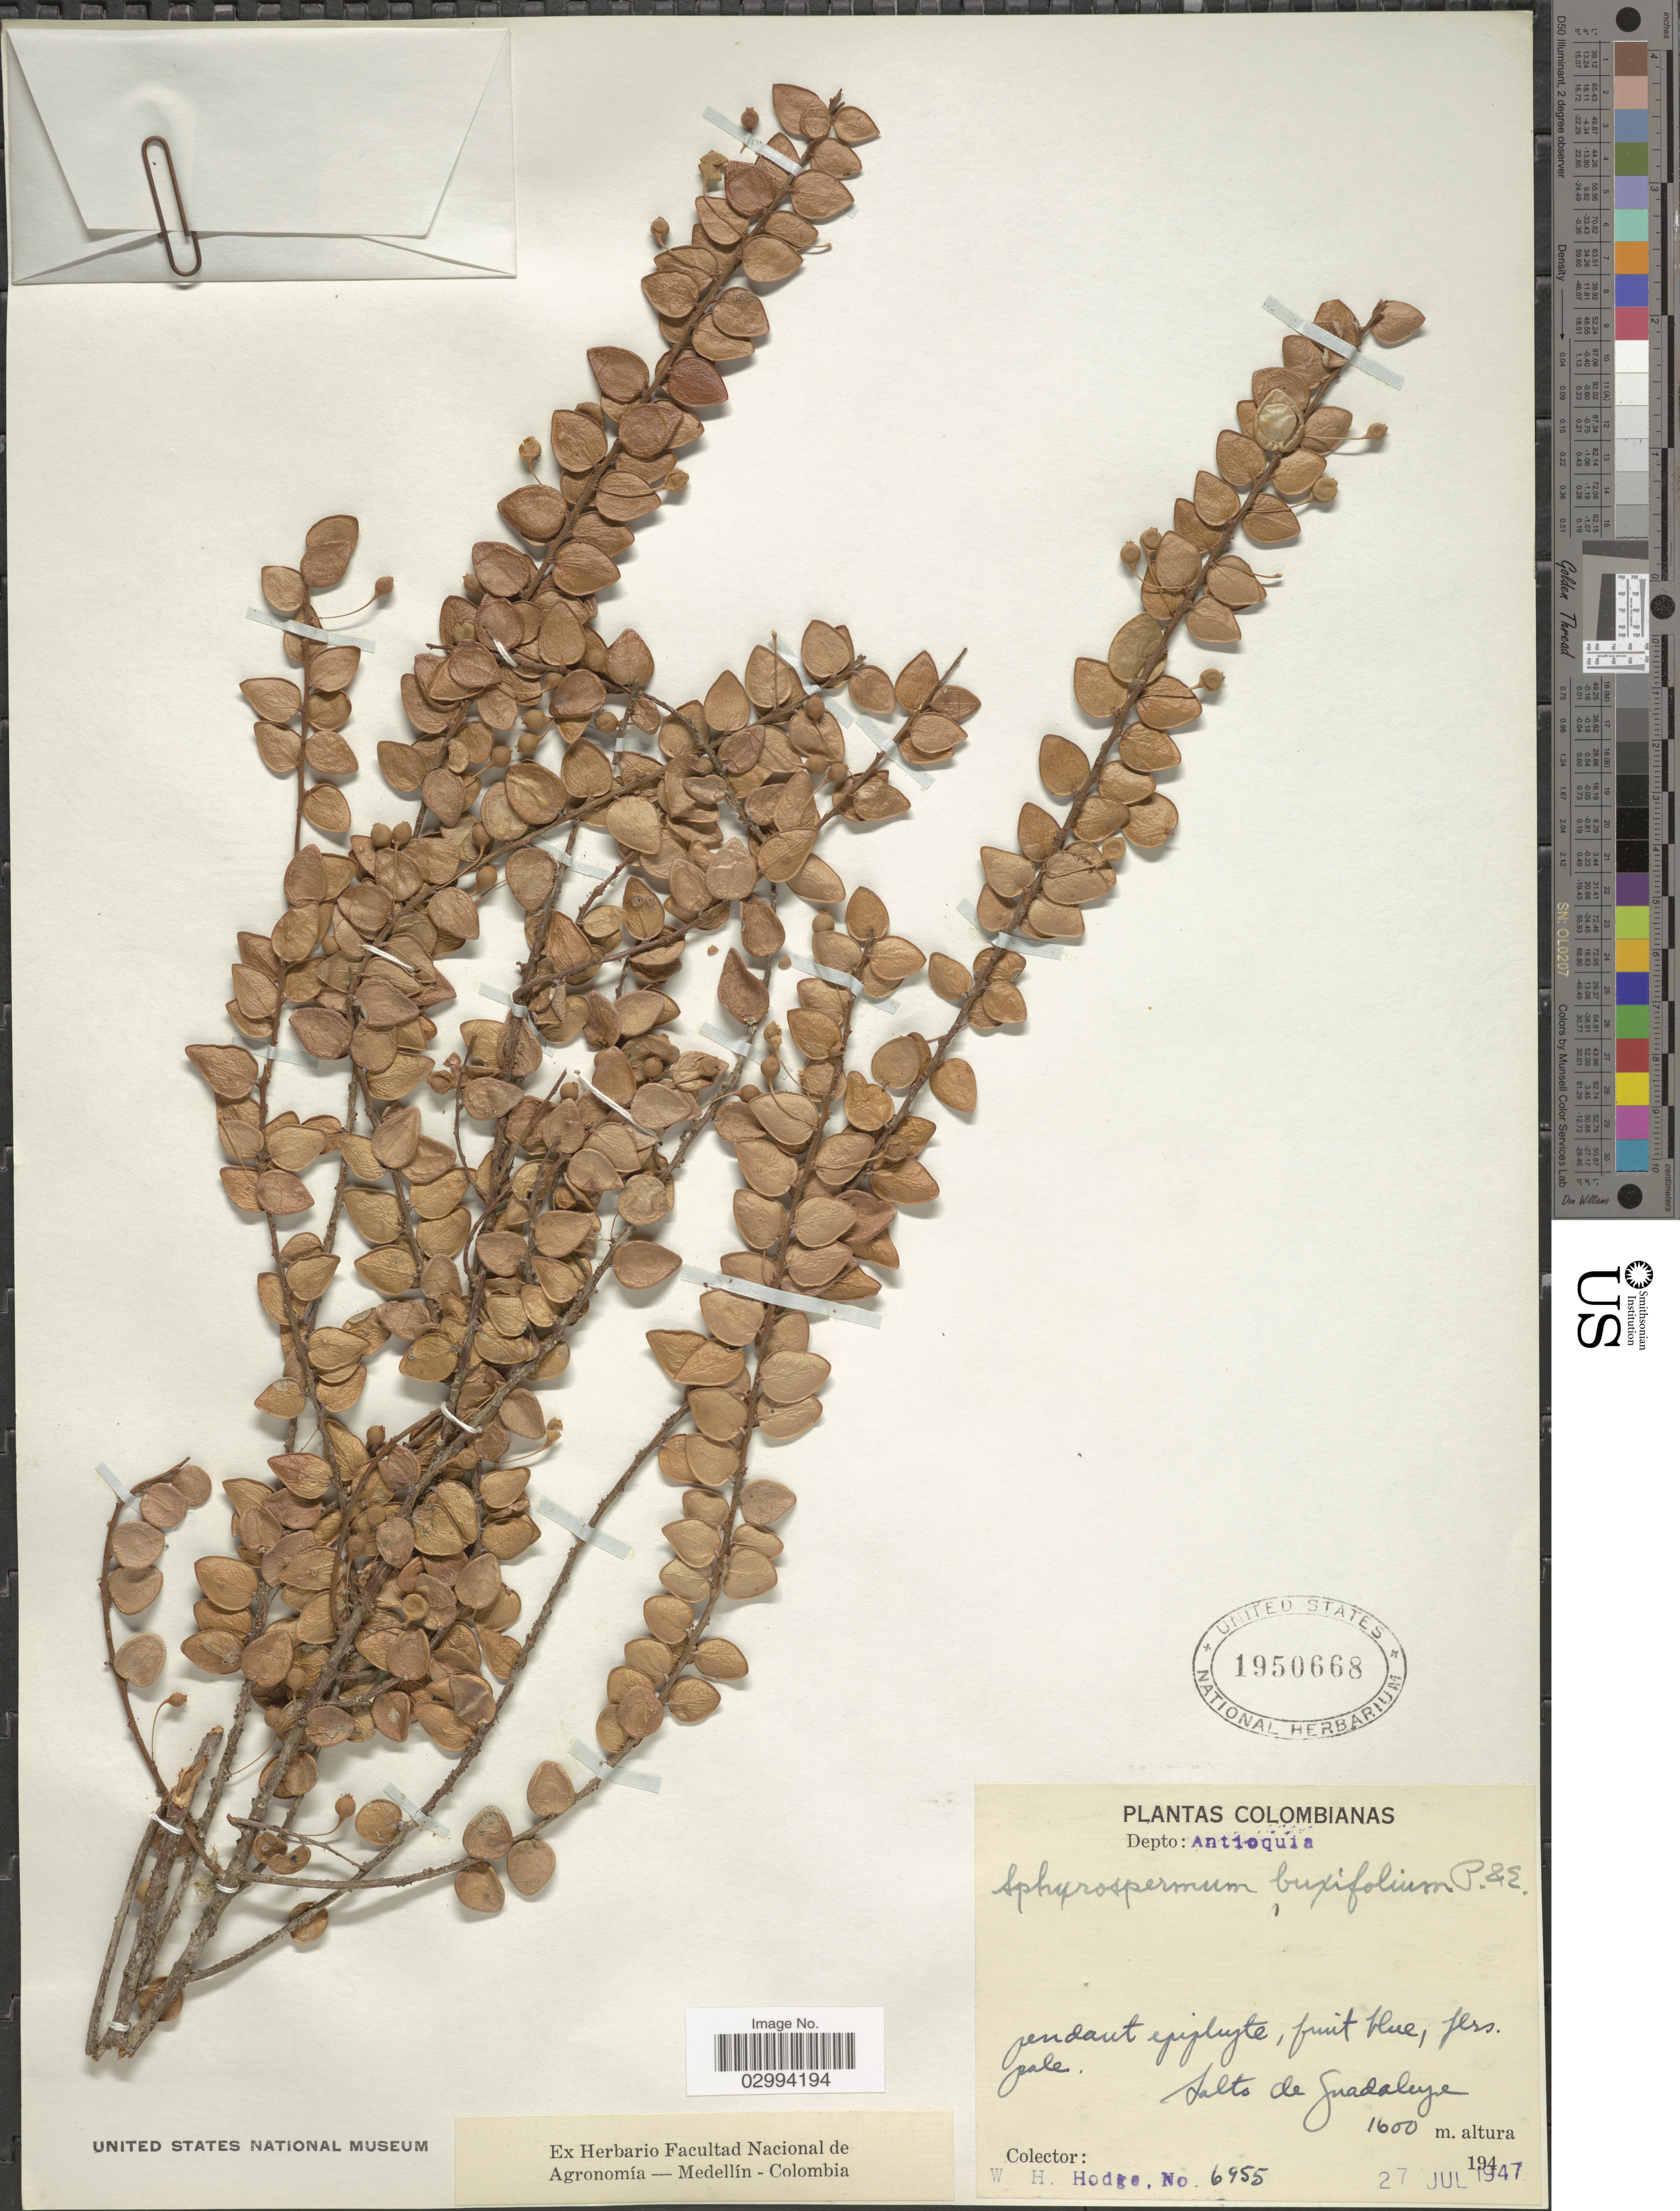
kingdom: Plantae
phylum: Tracheophyta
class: Magnoliopsida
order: Ericales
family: Ericaceae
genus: Sphyrospermum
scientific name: Sphyrospermum buxifolium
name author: Poepp. & Endl.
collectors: W. Hodge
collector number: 6955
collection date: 1947-07-27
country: Colombia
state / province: Antioquia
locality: Depto: Antioquia. Salto de Guadalupe.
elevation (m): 1600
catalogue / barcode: US 1950668